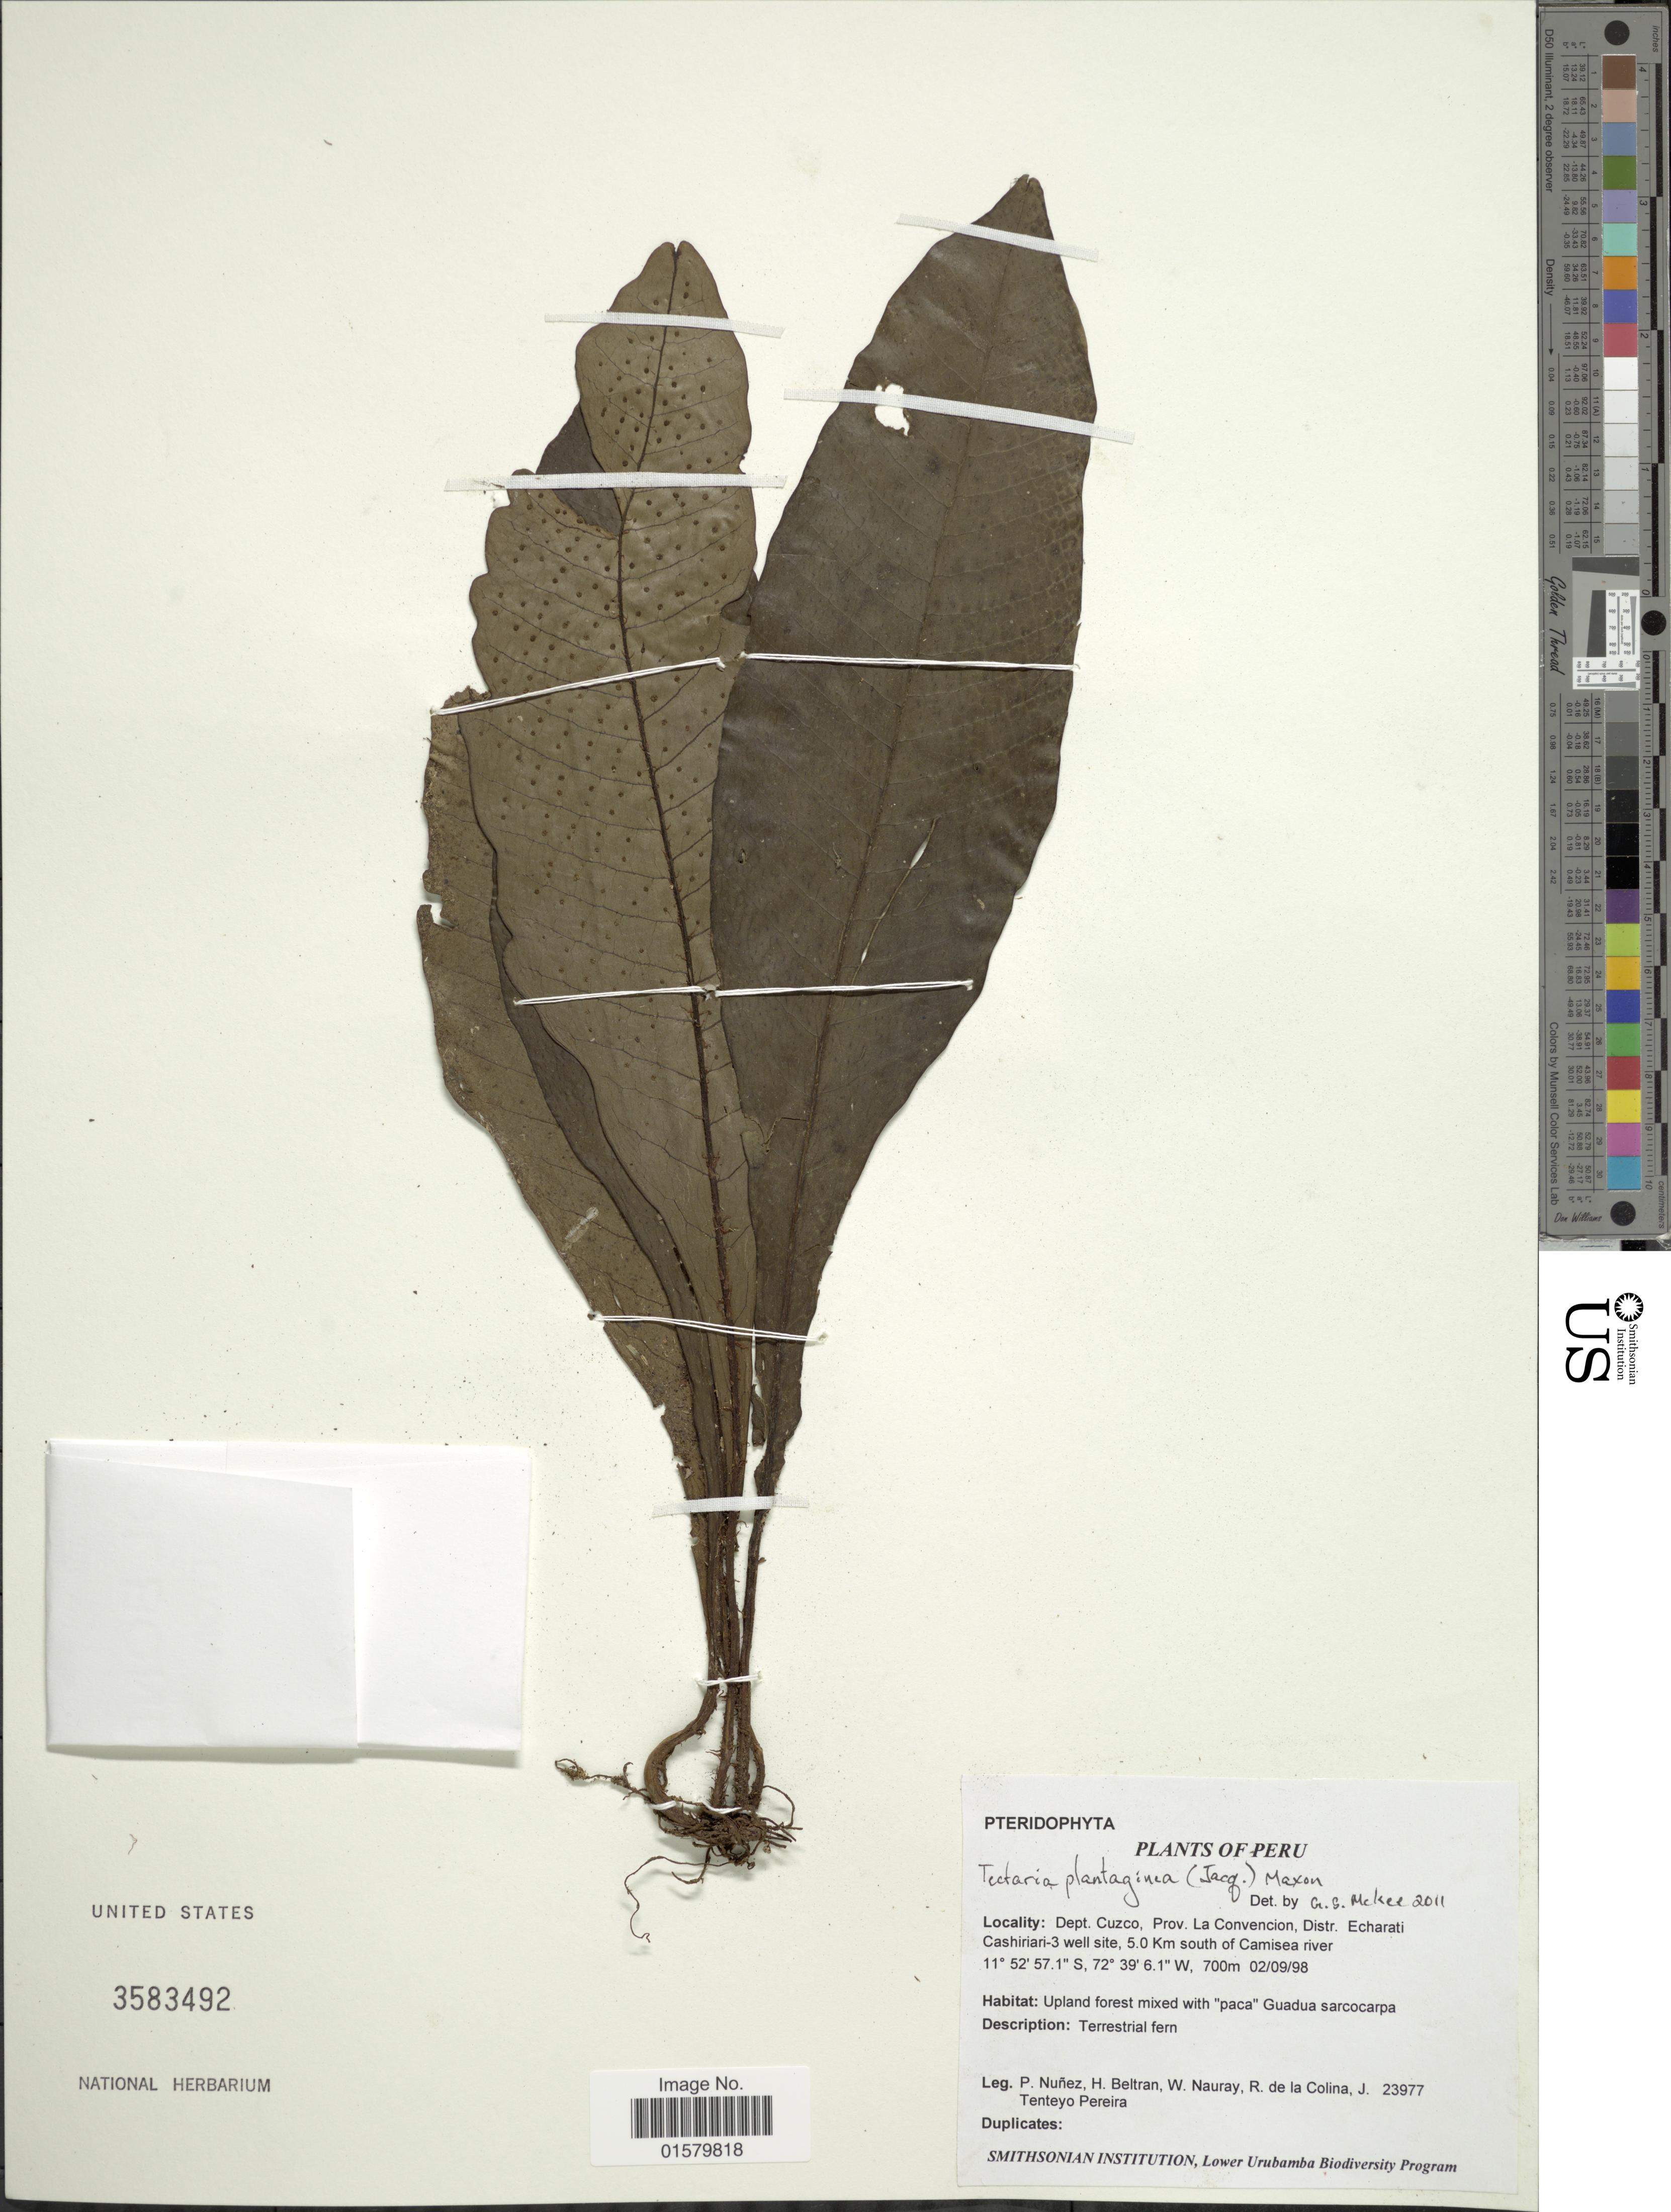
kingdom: Plantae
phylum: Tracheophyta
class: Polypodiopsida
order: Polypodiales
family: Tectariaceae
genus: Tectaria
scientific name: Tectaria plantaginea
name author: (Jacq.) Maxon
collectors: P. Nuñez V., H. Beltran, W. Nauray, R. de La Colina & J. Tenteyo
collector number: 23977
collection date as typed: Transcribed d/m/y: 2/9/98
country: Peru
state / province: Cusco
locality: Dept. Cusco, Prov. La Convencion, Distr. Echarati Cashiriari-3 well site, 5.0 km south of Camisea river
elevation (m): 700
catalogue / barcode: US 3583492